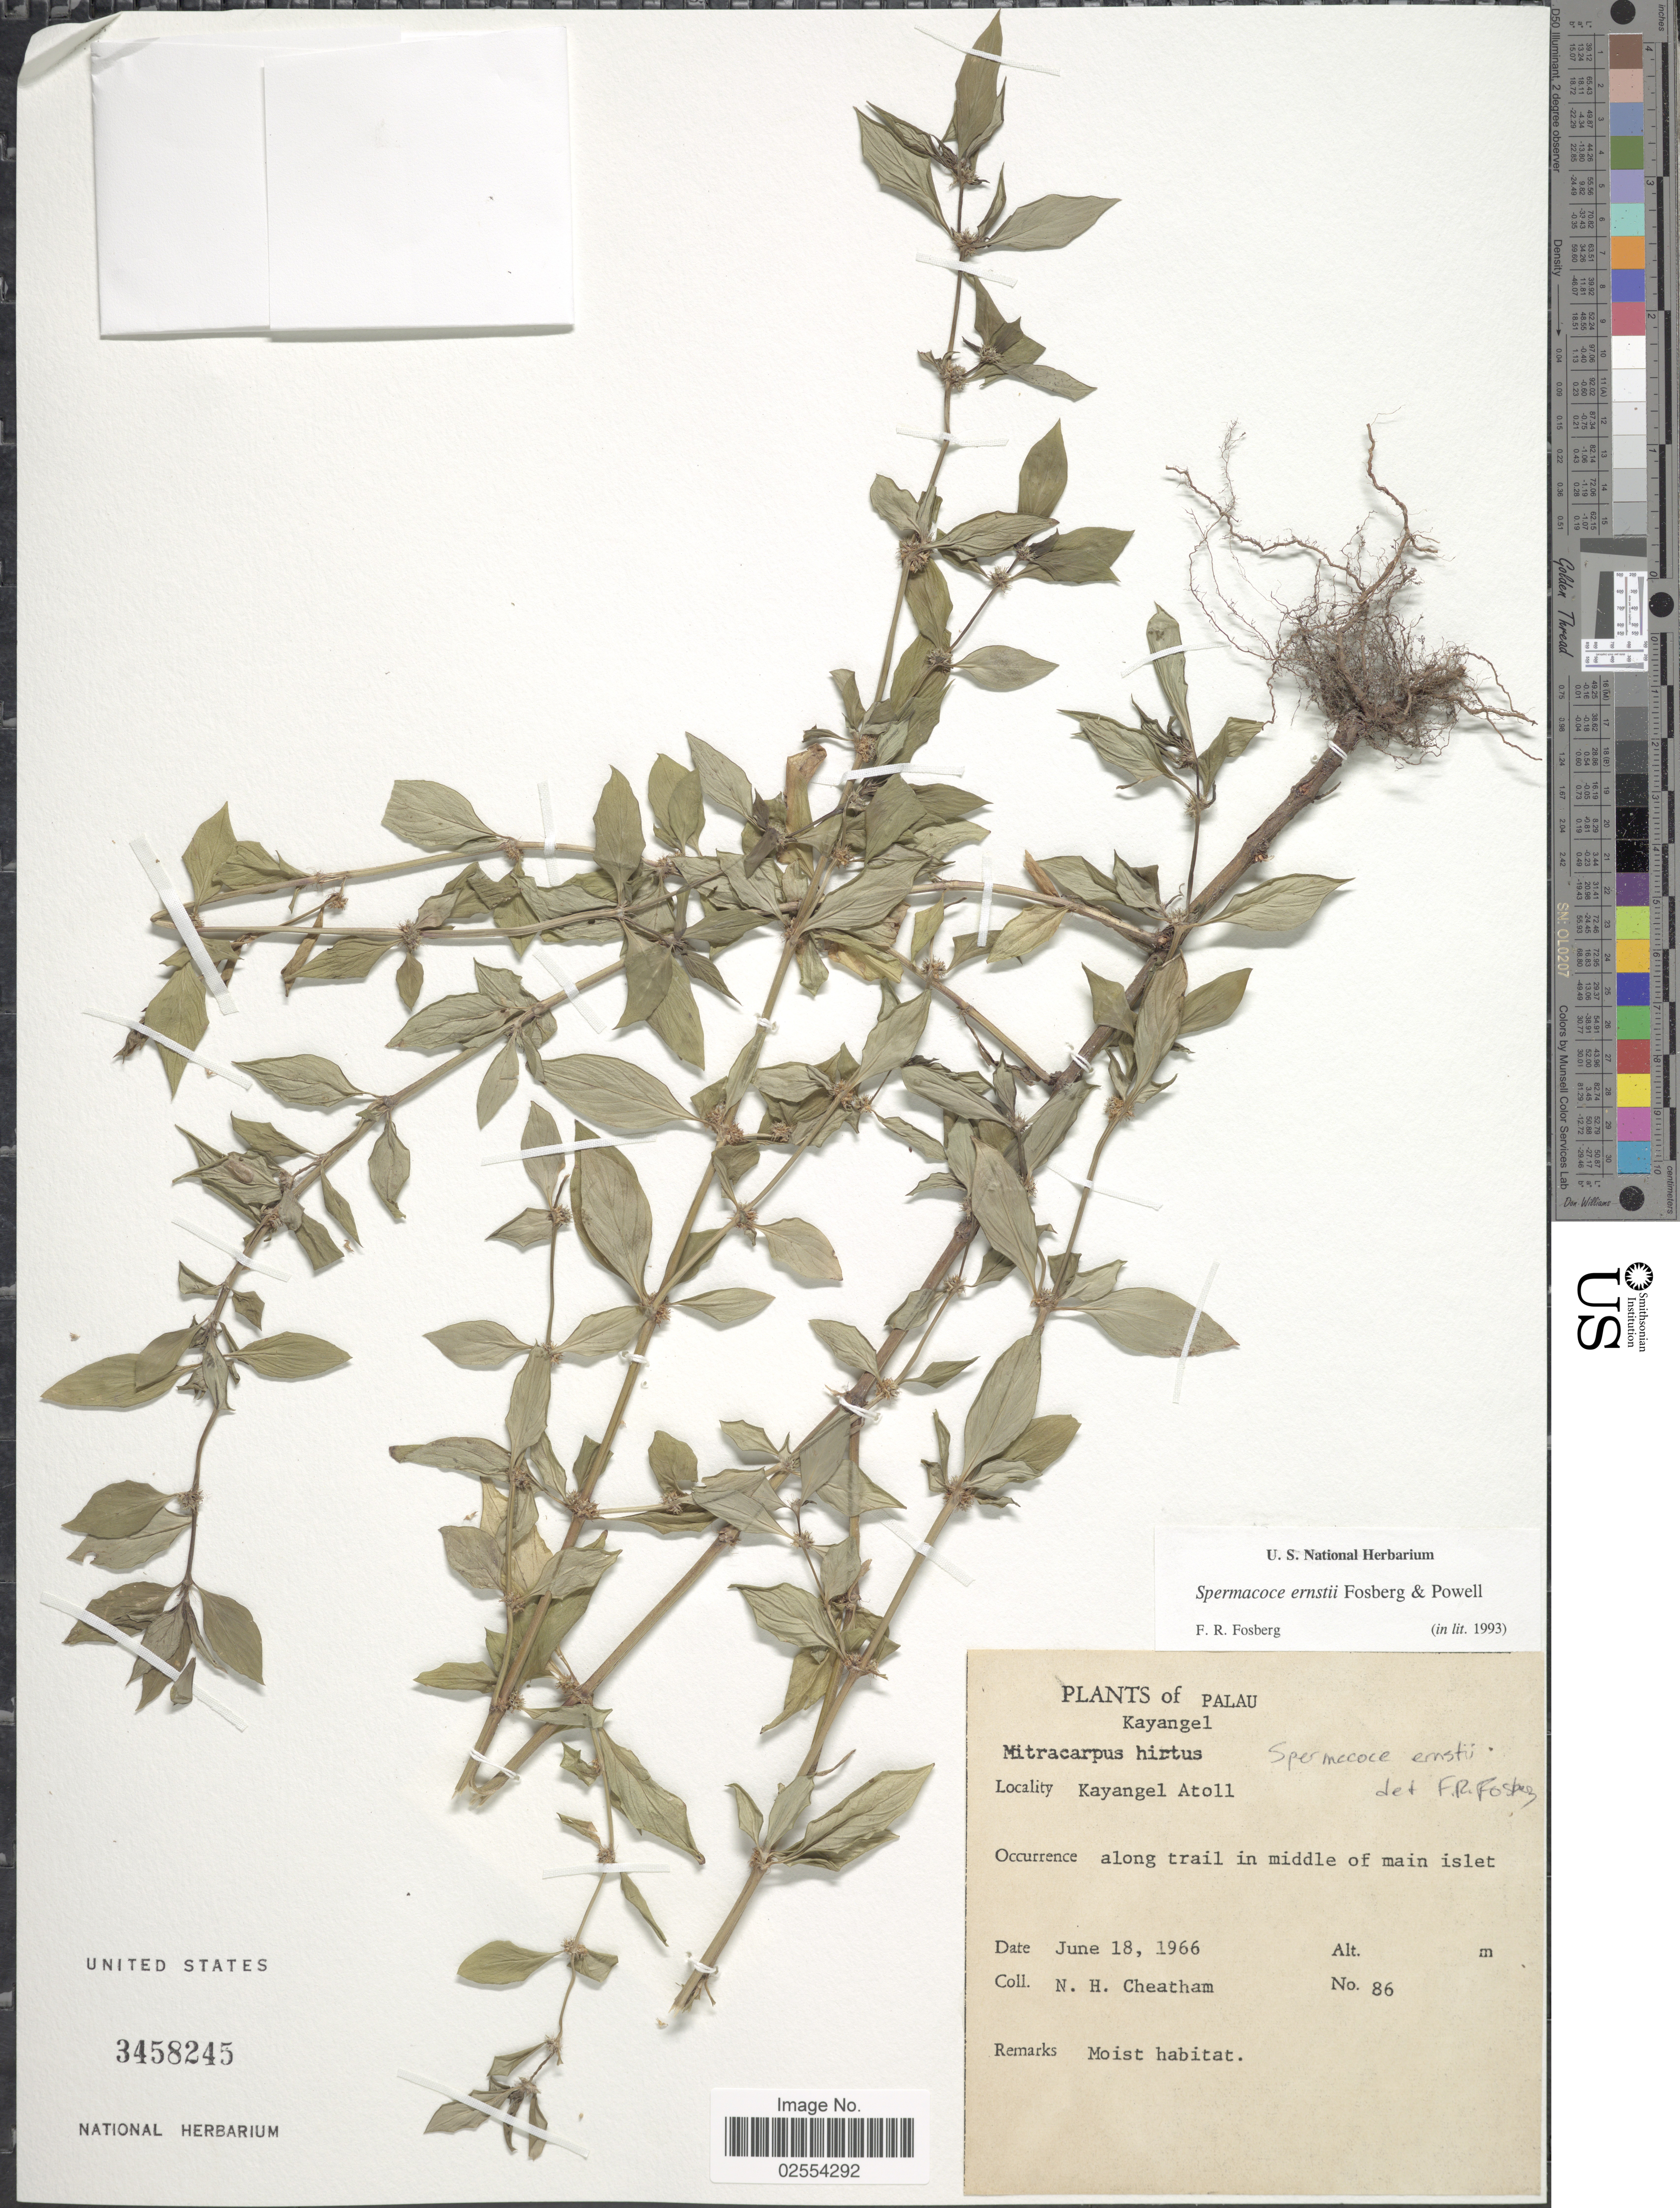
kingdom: Plantae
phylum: Tracheophyta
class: Magnoliopsida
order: Gentianales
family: Rubiaceae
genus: Spermacoce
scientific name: Spermacoce ernstii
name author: Fosberg & D.A. Powell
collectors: N. H. Cheatham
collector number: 86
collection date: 1966-06-18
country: Palau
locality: Palau, Kayangel, Kayanel Atoll, along trail in middle of main islet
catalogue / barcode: US 3458245